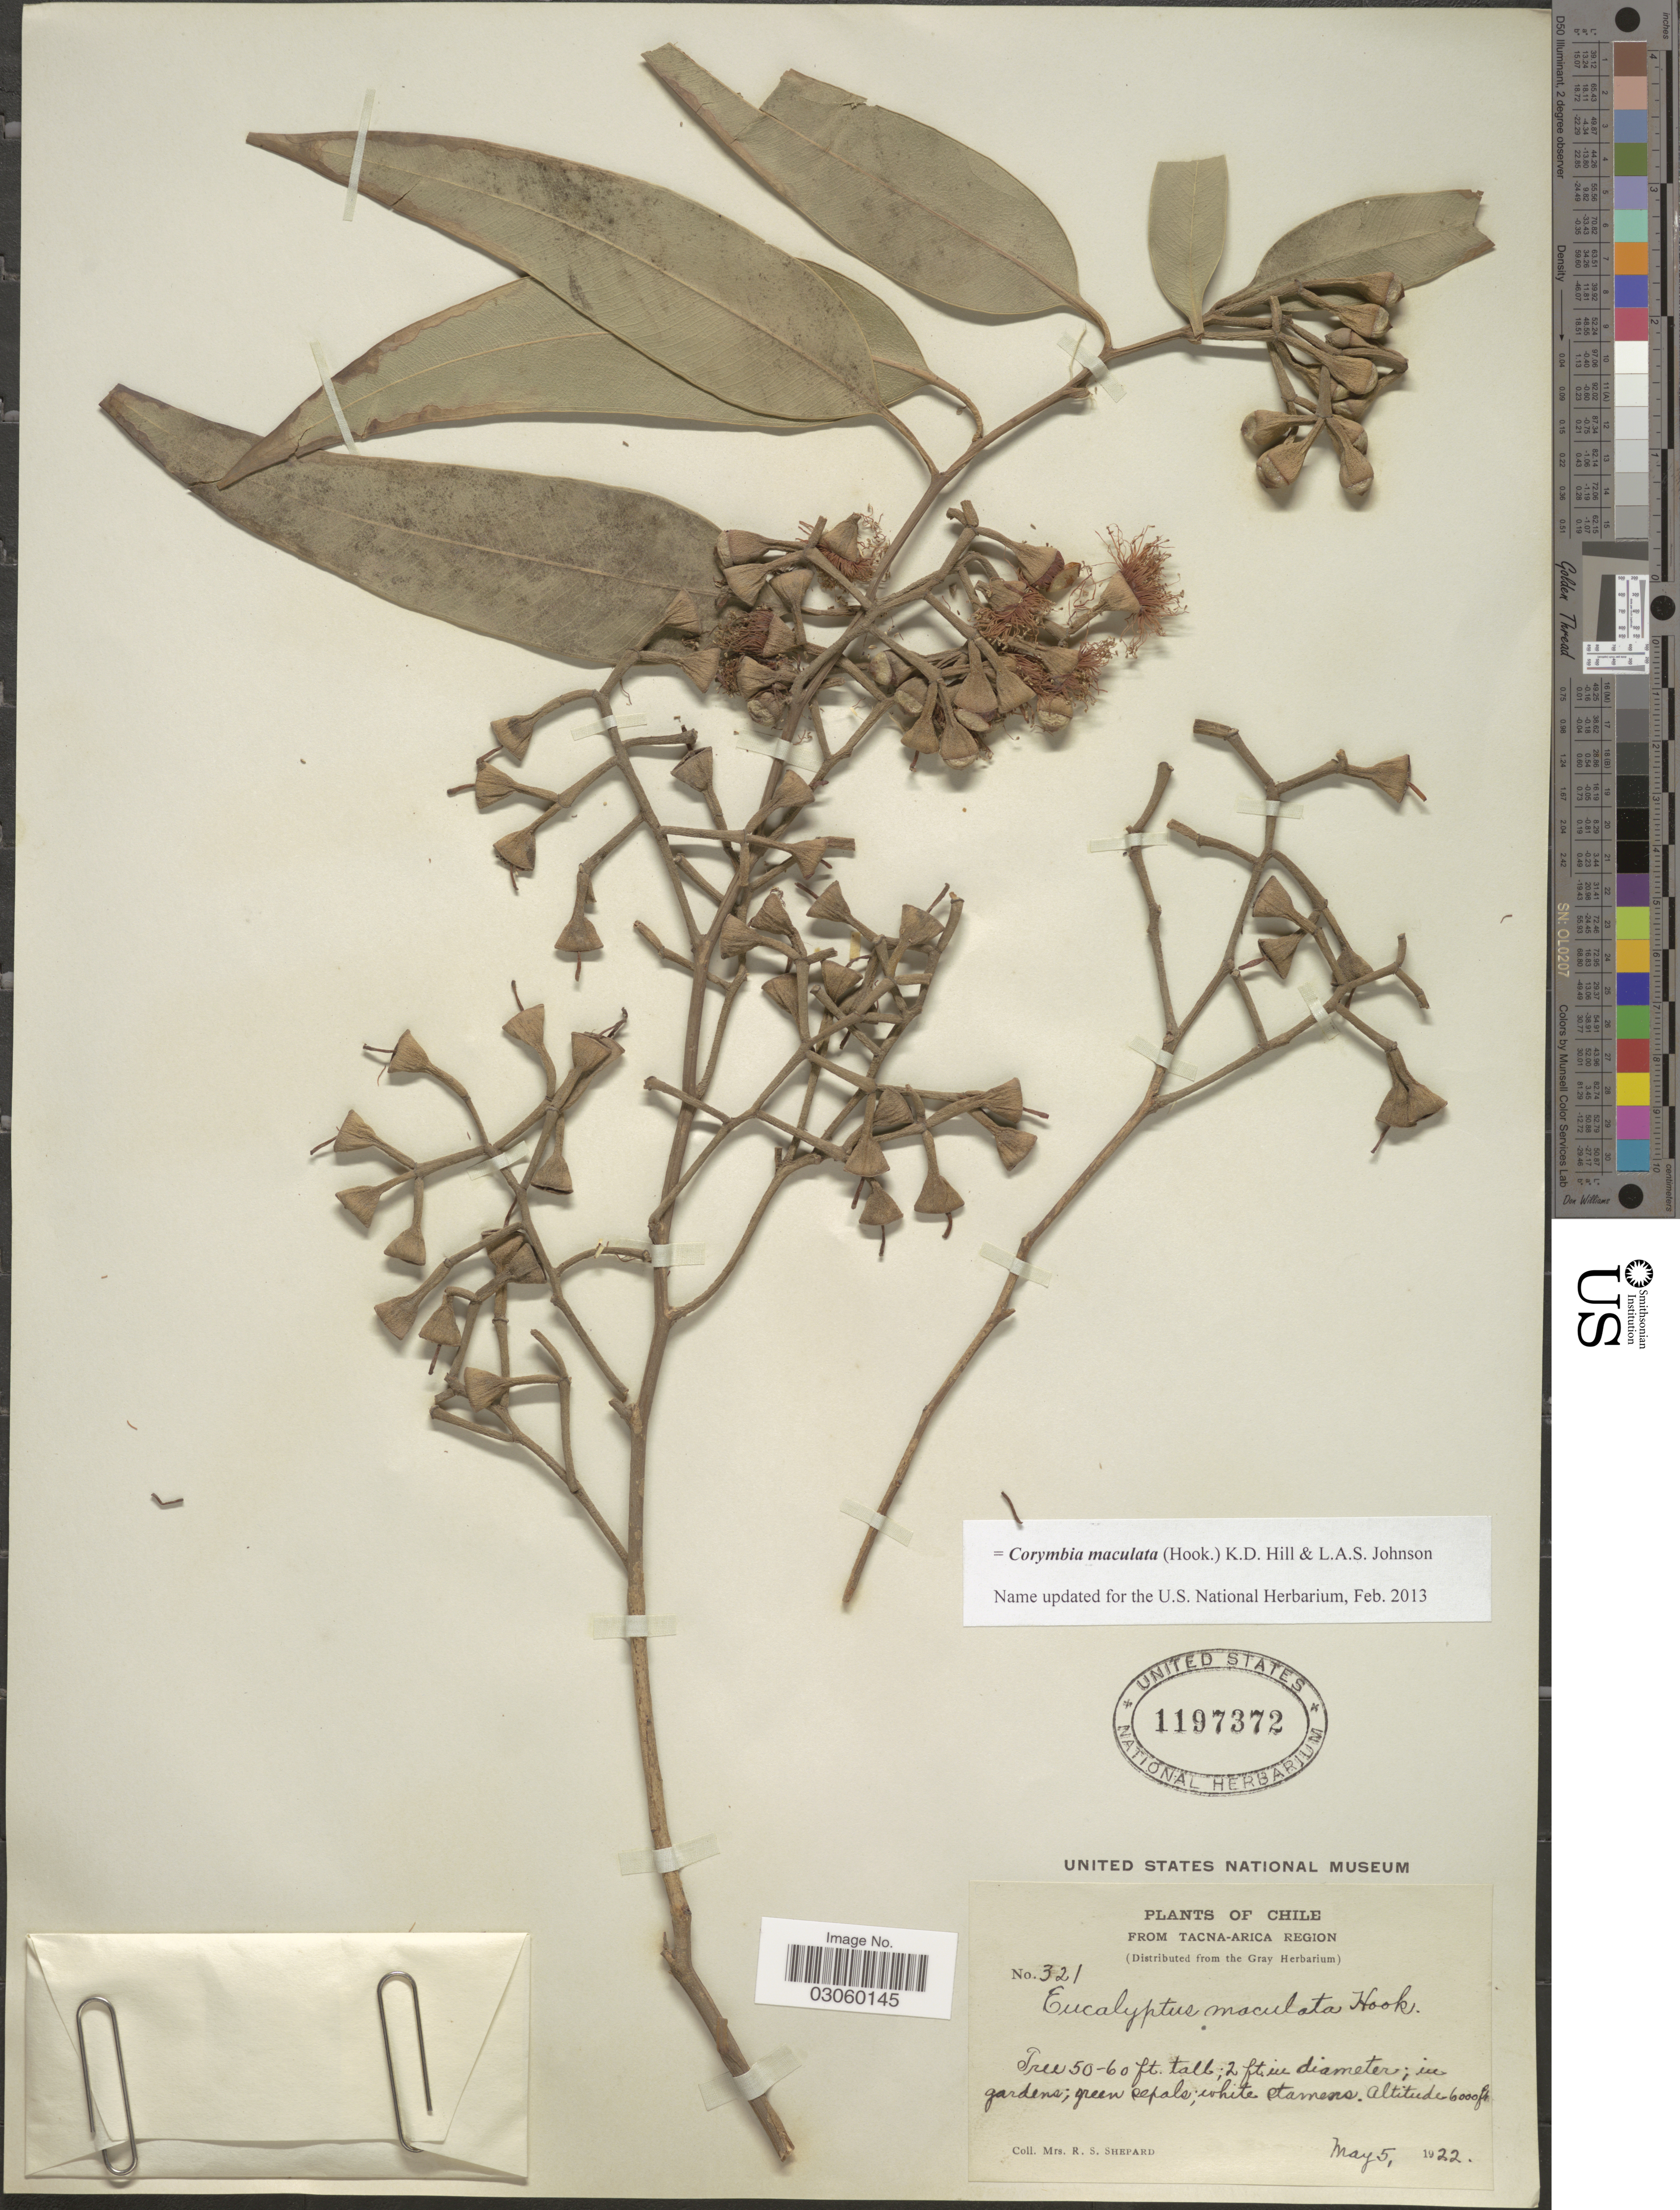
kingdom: Plantae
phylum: Tracheophyta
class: Magnoliopsida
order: Myrtales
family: Myrtaceae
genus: Corymbia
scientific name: Corymbia maculata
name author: (Hook.) K.D. Hill & L.A.S. Johnson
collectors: R. Shepard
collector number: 321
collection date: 1922-05-05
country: Chile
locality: Tacna-Arica Region.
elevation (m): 1829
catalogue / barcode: US 1197372